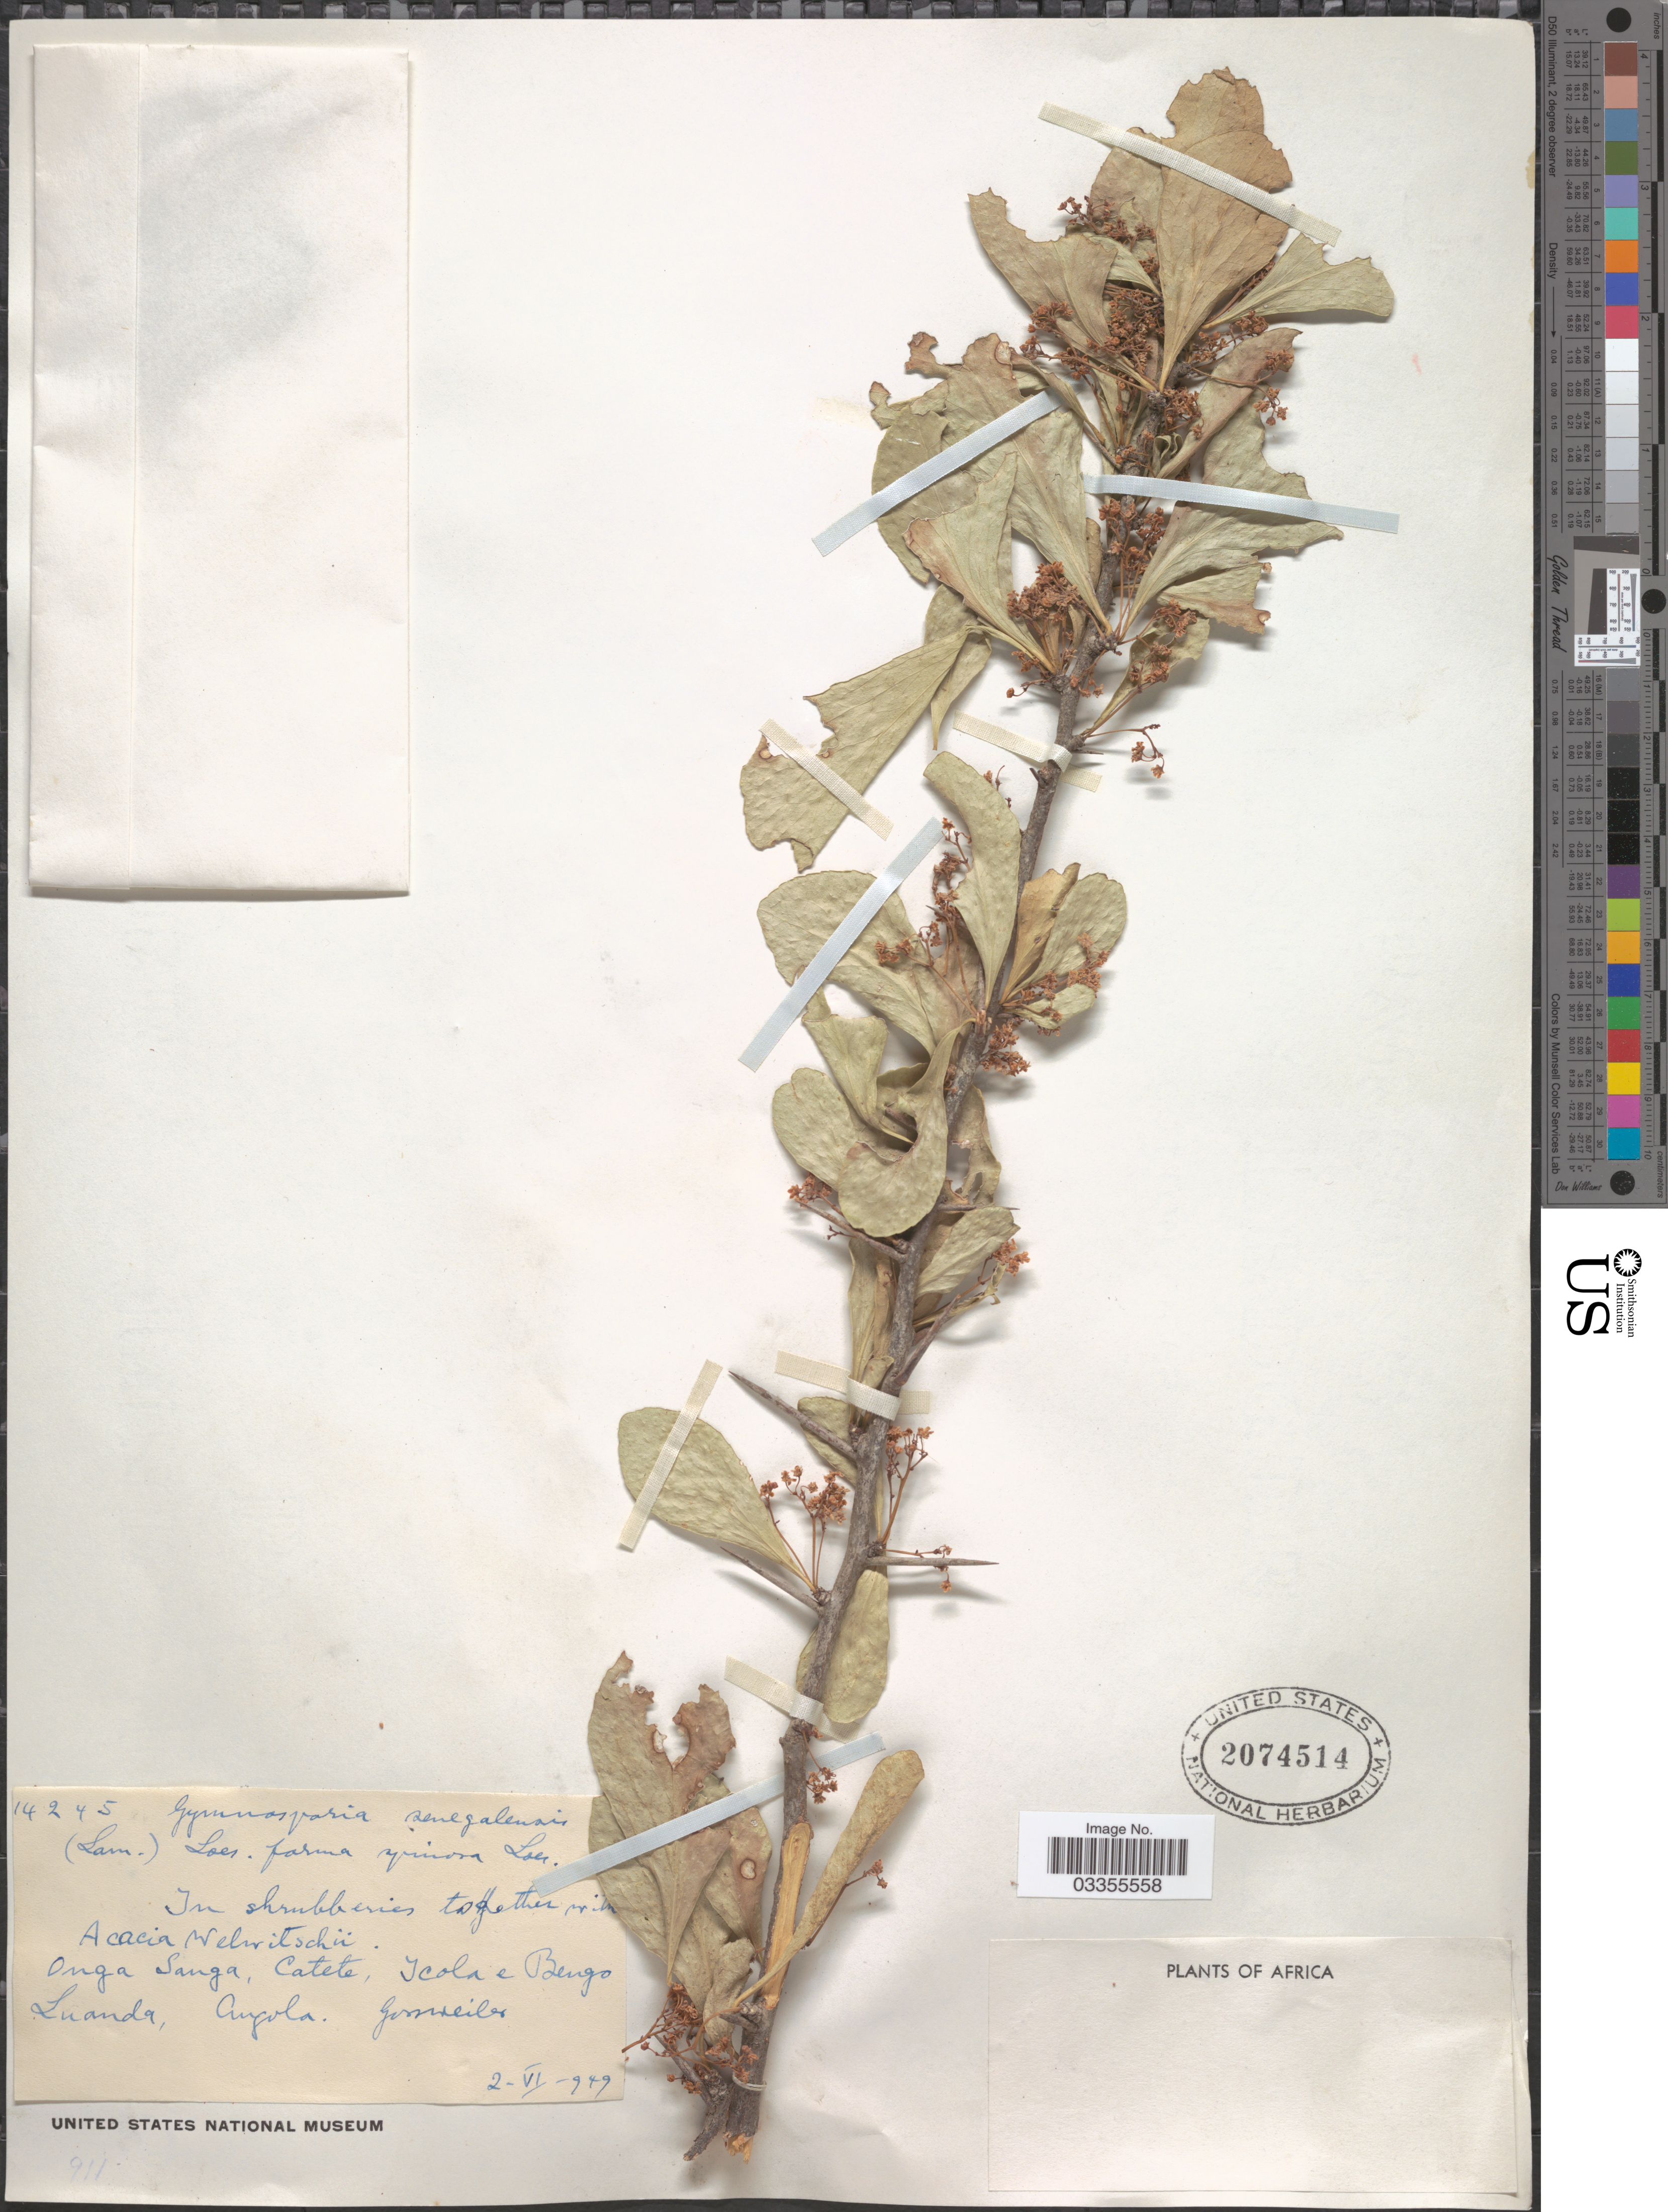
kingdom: Plantae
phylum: Tracheophyta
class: Magnoliopsida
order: Celastrales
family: Celastraceae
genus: Gymnosporia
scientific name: Gymnosporia senegalensis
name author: (Lam.) Loes.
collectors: -. Gossweiler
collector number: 14245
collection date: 1949-05-02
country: Angola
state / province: Luanda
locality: Onga Sanga, Catete, Icola e Bengo, Luanda.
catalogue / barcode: US 2074514